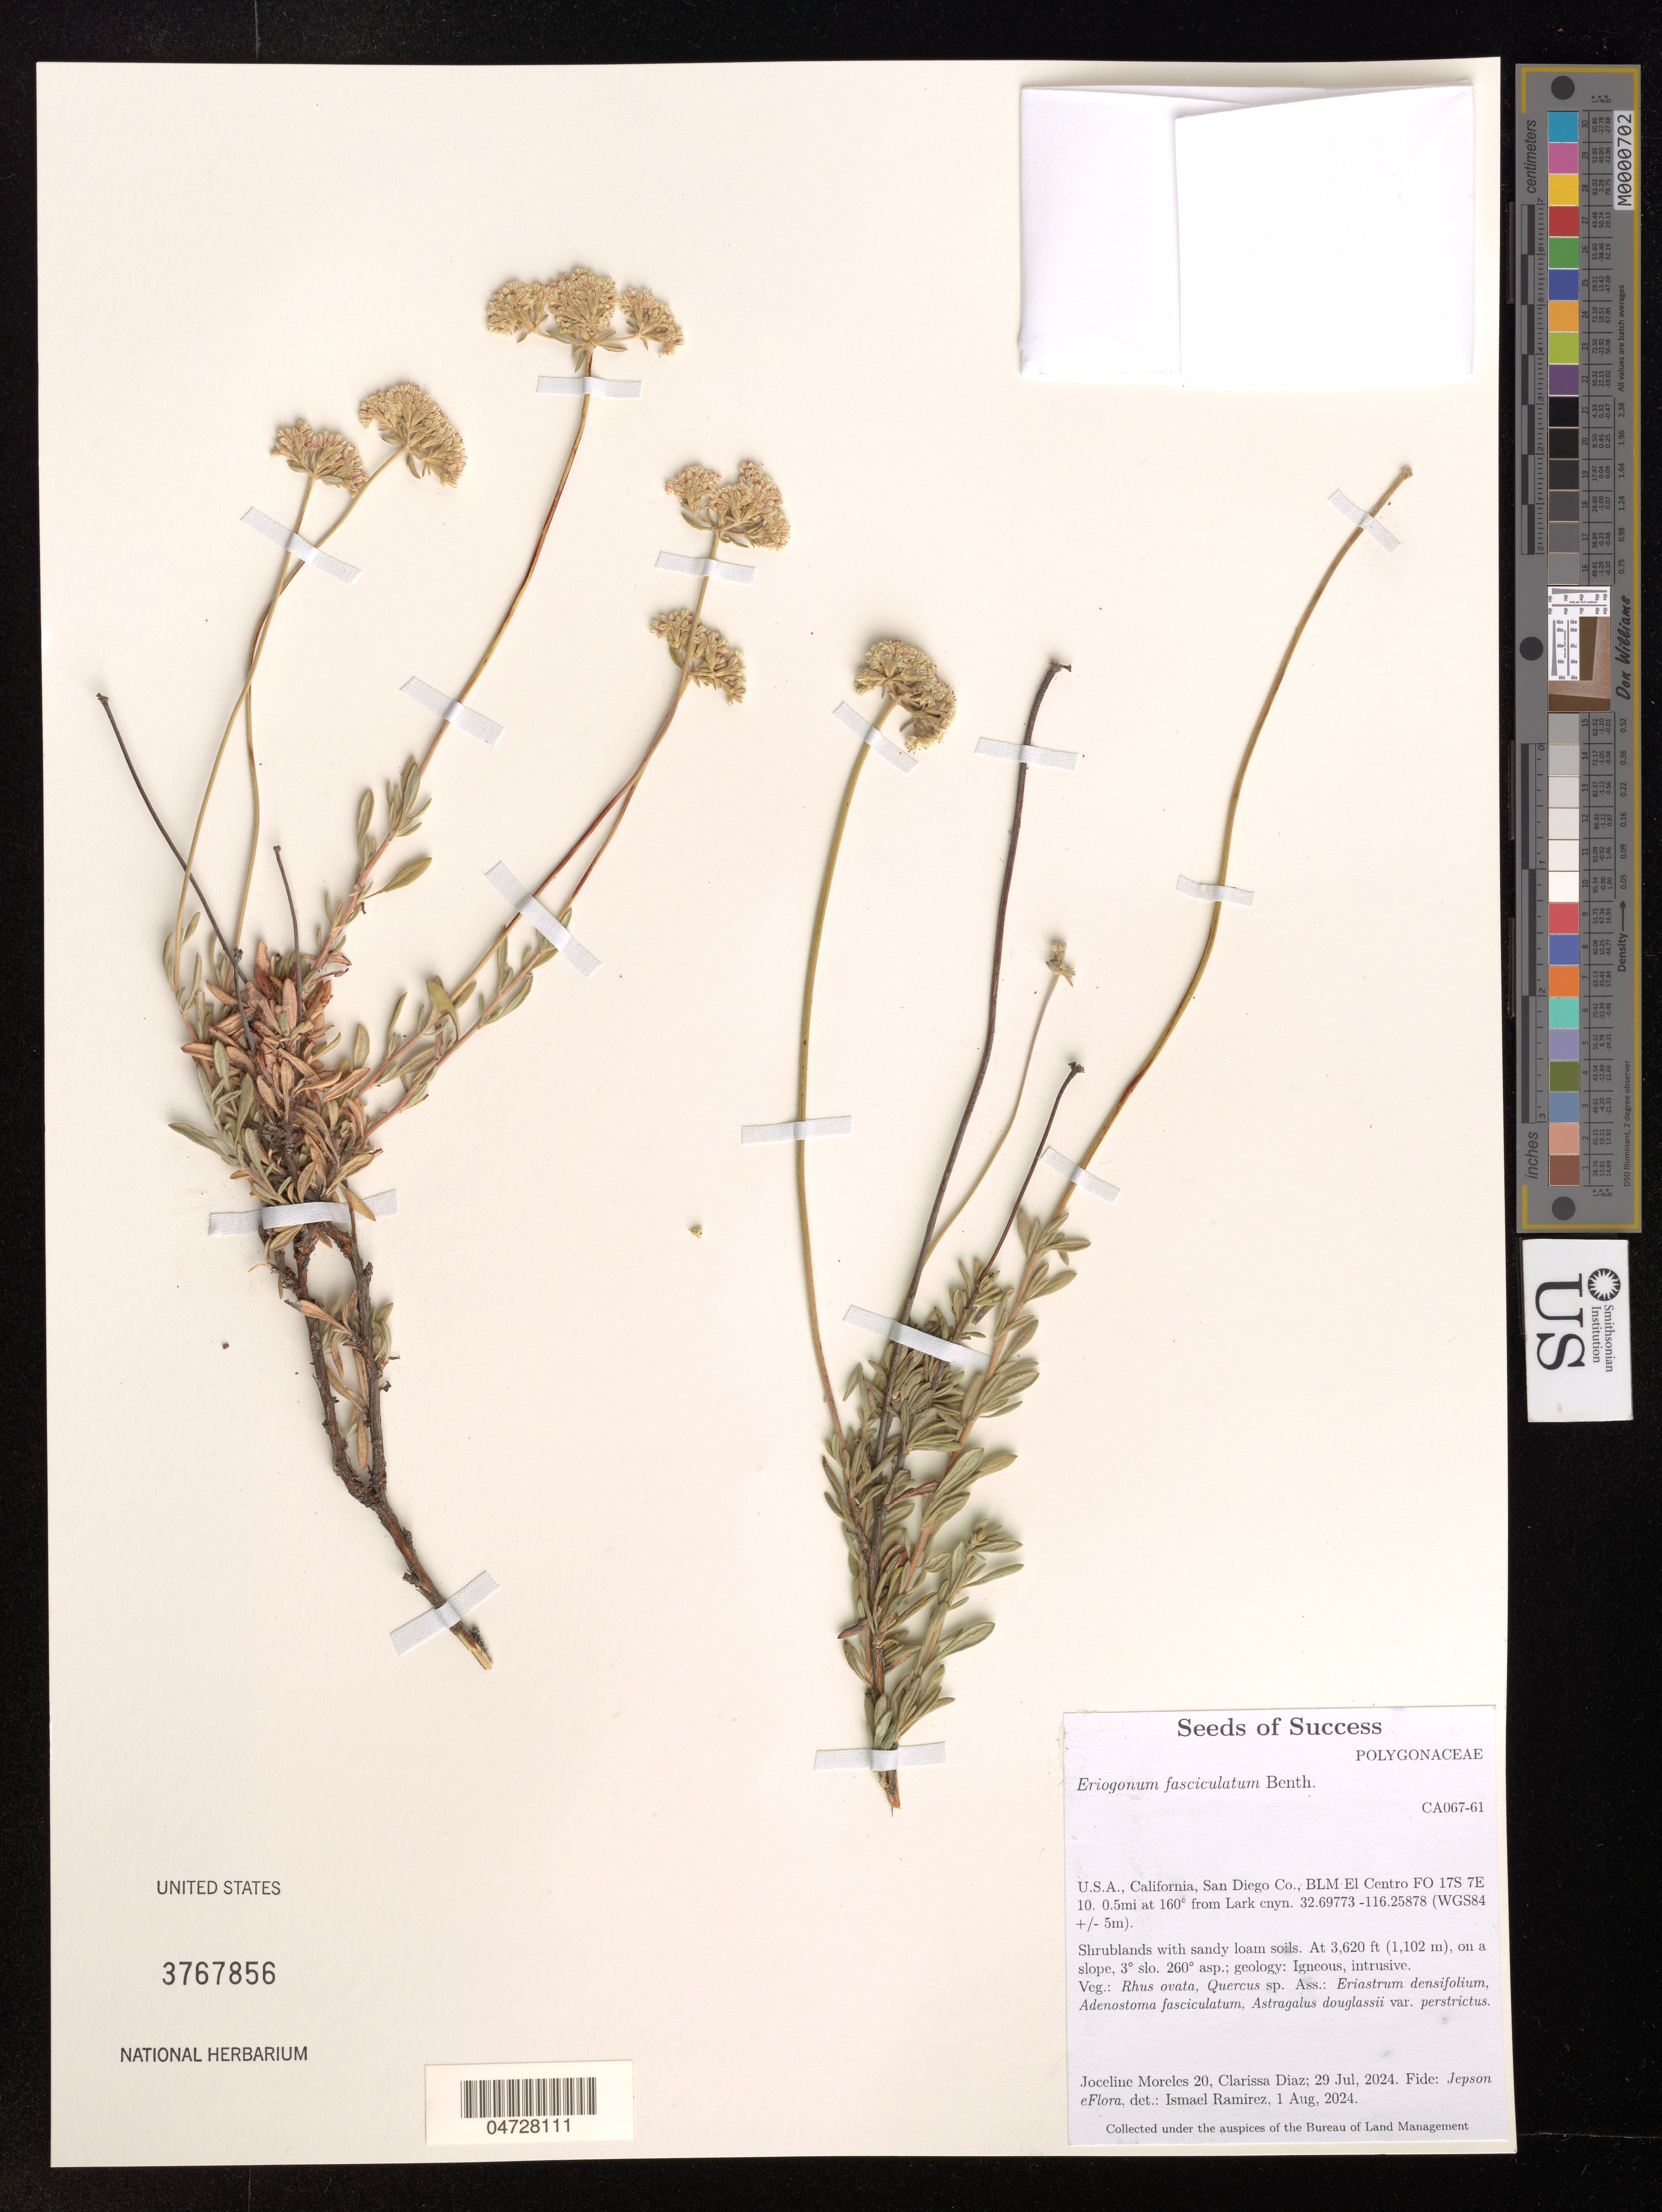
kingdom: Plantae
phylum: Tracheophyta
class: Magnoliopsida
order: Caryophyllales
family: Polygonaceae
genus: Eriogonum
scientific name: Eriogonum fasciculatum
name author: Benth.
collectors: J. Moreles & C. Díaz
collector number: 20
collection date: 2024-07-29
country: United States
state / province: California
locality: San Diego Co., BLM El Centro FO.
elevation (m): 1103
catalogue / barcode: US 3767856